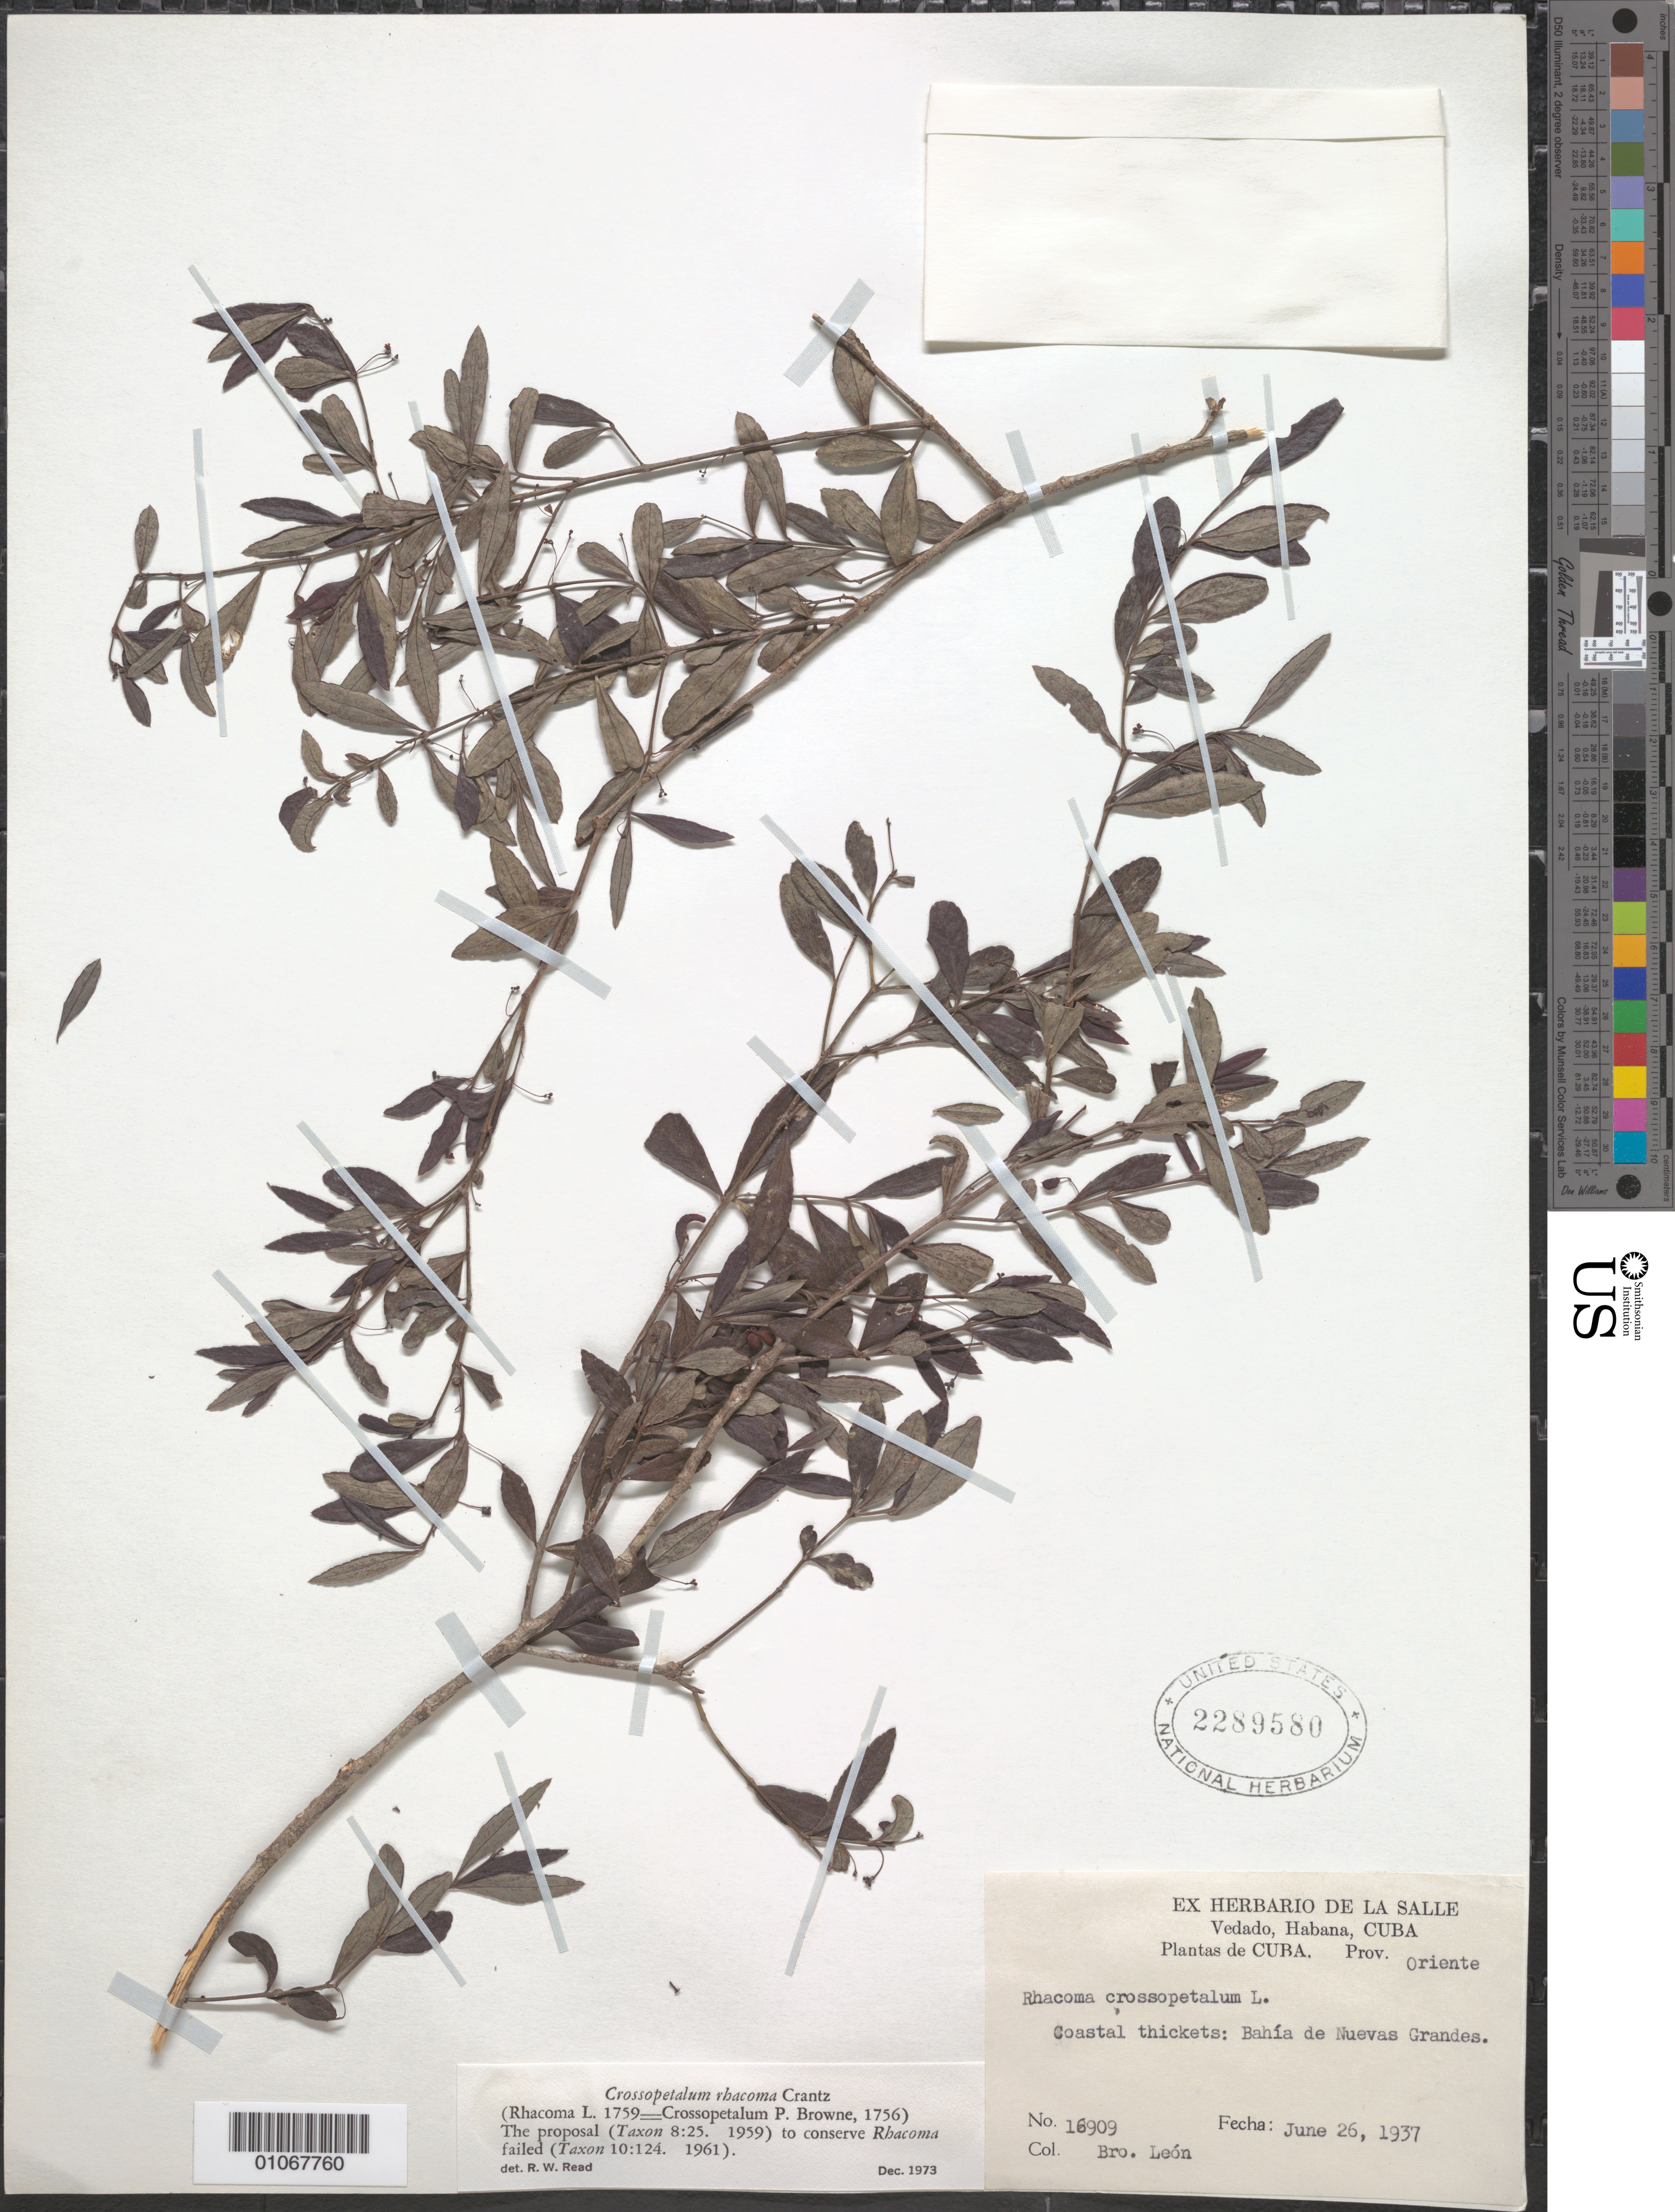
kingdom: Plantae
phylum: Tracheophyta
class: Magnoliopsida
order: Celastrales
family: Celastraceae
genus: Crossopetalum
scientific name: Crossopetalum rhacoma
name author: Crantz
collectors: Bro. León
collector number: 16909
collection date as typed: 26 Jun 1937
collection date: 1937-06-26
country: Cuba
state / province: Oriente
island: Cuba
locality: Coastal thickets: Bahia de Nuevas Grandes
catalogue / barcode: US 2289580